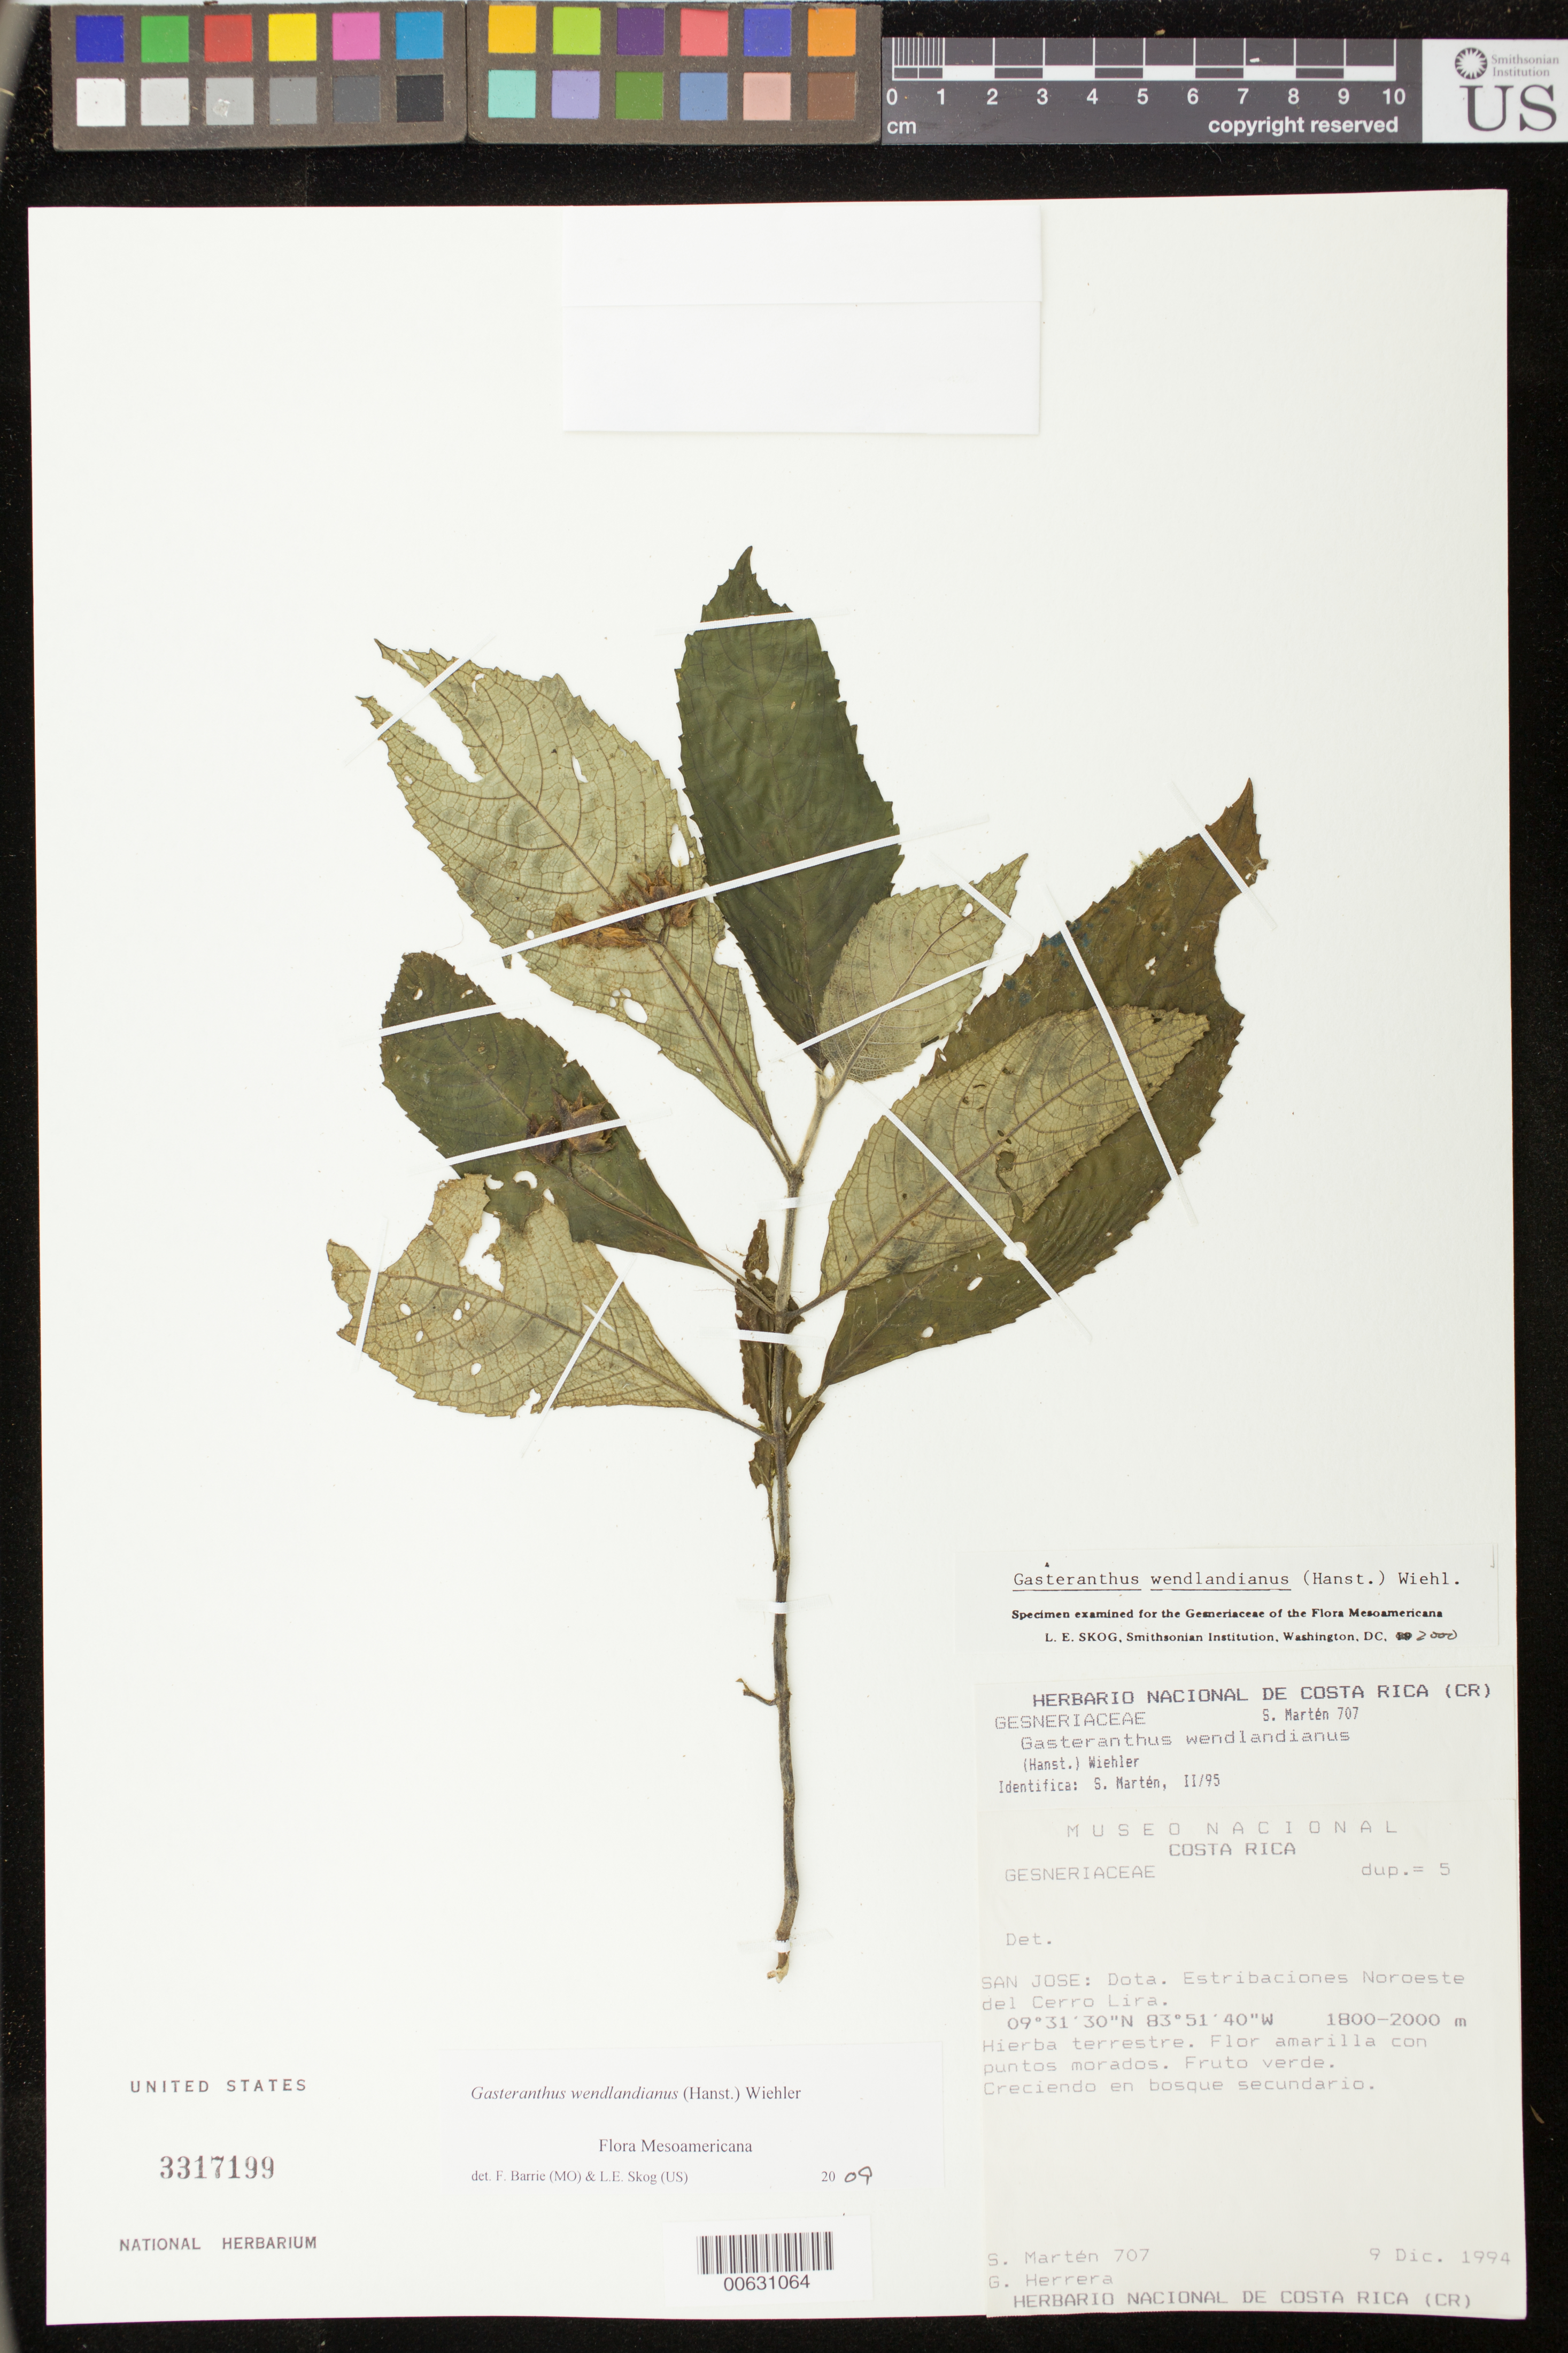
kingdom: Plantae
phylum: Tracheophyta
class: Magnoliopsida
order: Lamiales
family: Gesneriaceae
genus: Gasteranthus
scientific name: Gasteranthus wendlandianus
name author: (Hanst.) Wiehler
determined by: Skog, Laurence E.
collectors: S. Marten & G. Herrera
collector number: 707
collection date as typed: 09 Dec 1994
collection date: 1994-12-09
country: Costa Rica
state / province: San José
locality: Dota, Estribaciones Noroeste del Cerro Lira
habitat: Bosque secundario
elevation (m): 1800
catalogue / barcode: US 3317199